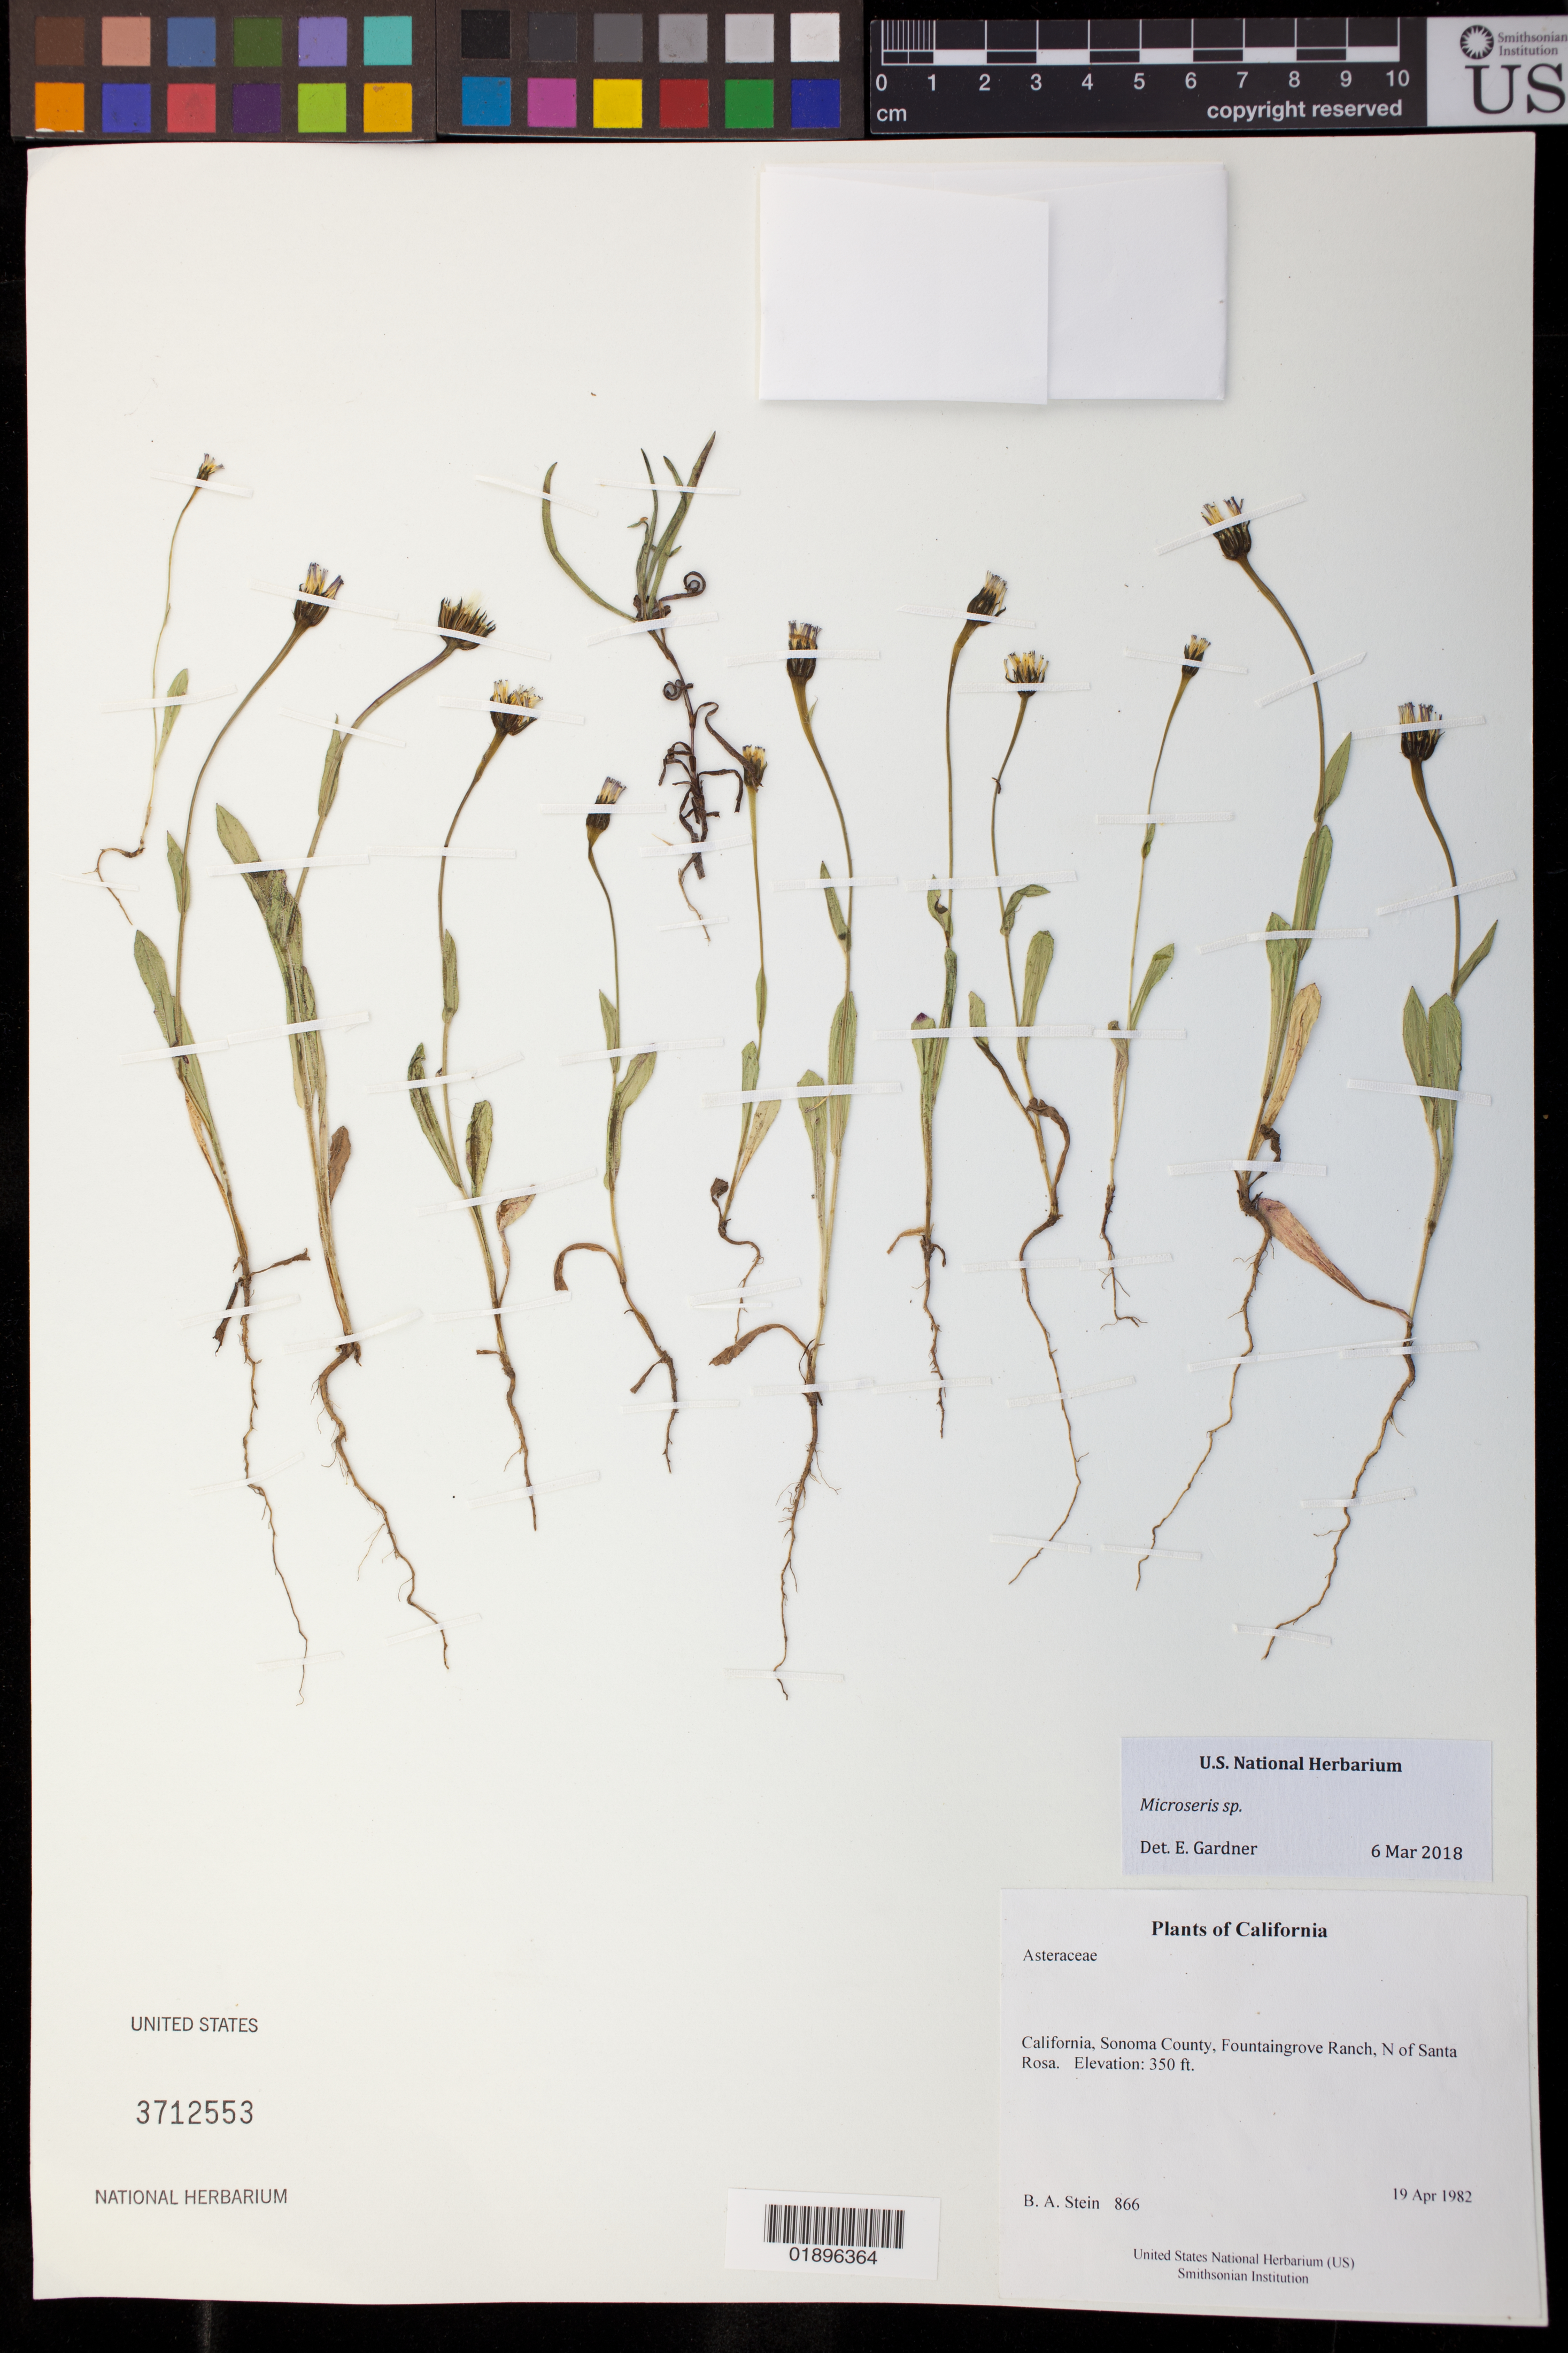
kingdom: Plantae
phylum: Tracheophyta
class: Magnoliopsida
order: Asterales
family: Asteraceae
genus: Microseris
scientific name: Microseris sp.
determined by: Gardner, E. M.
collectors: B. A. Stein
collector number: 866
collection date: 1982-04-19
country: United States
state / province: California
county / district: Sonoma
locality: Fountaingrove Ranch, N of Santa Rosa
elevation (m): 107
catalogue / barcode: US 3712553